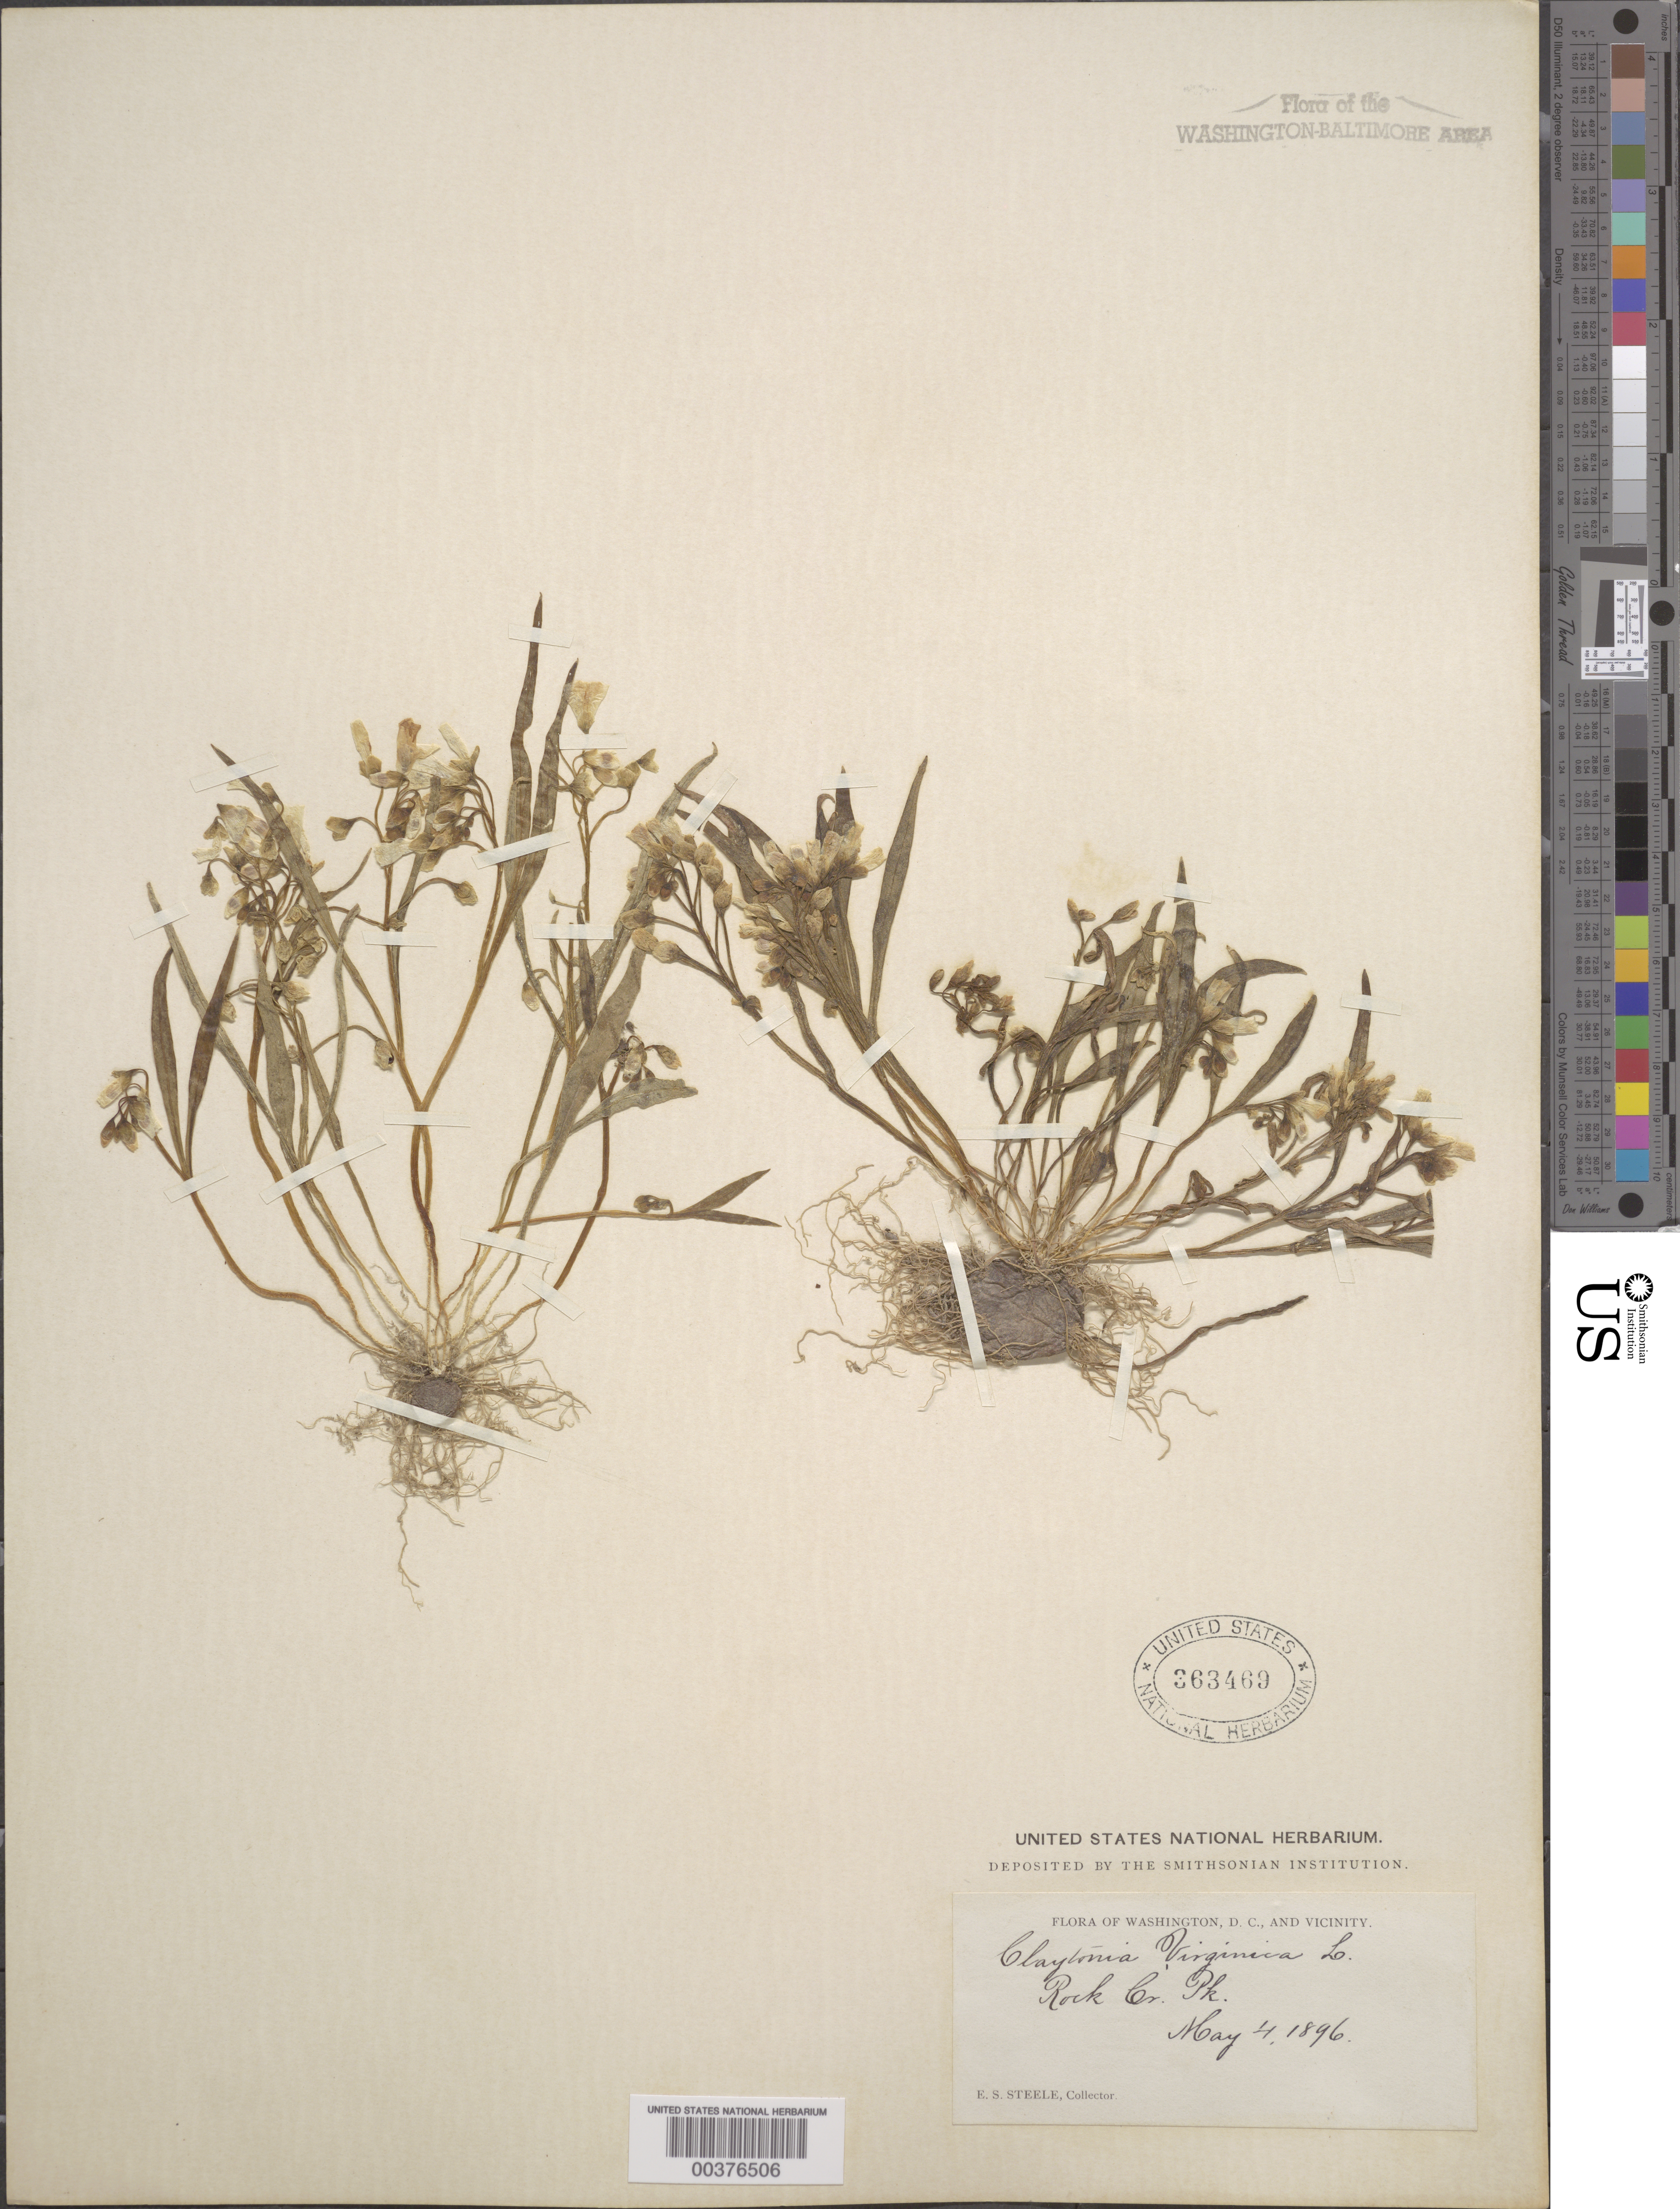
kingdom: Plantae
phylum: Tracheophyta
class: Magnoliopsida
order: Caryophyllales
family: Montiaceae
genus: Claytonia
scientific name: Claytonia virginica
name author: L.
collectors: E. Steele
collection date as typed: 04 May 1896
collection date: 1896-05-04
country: United States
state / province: Maryland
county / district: Montgomery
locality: Rock Creek Park and Vicinity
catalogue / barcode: US 363469